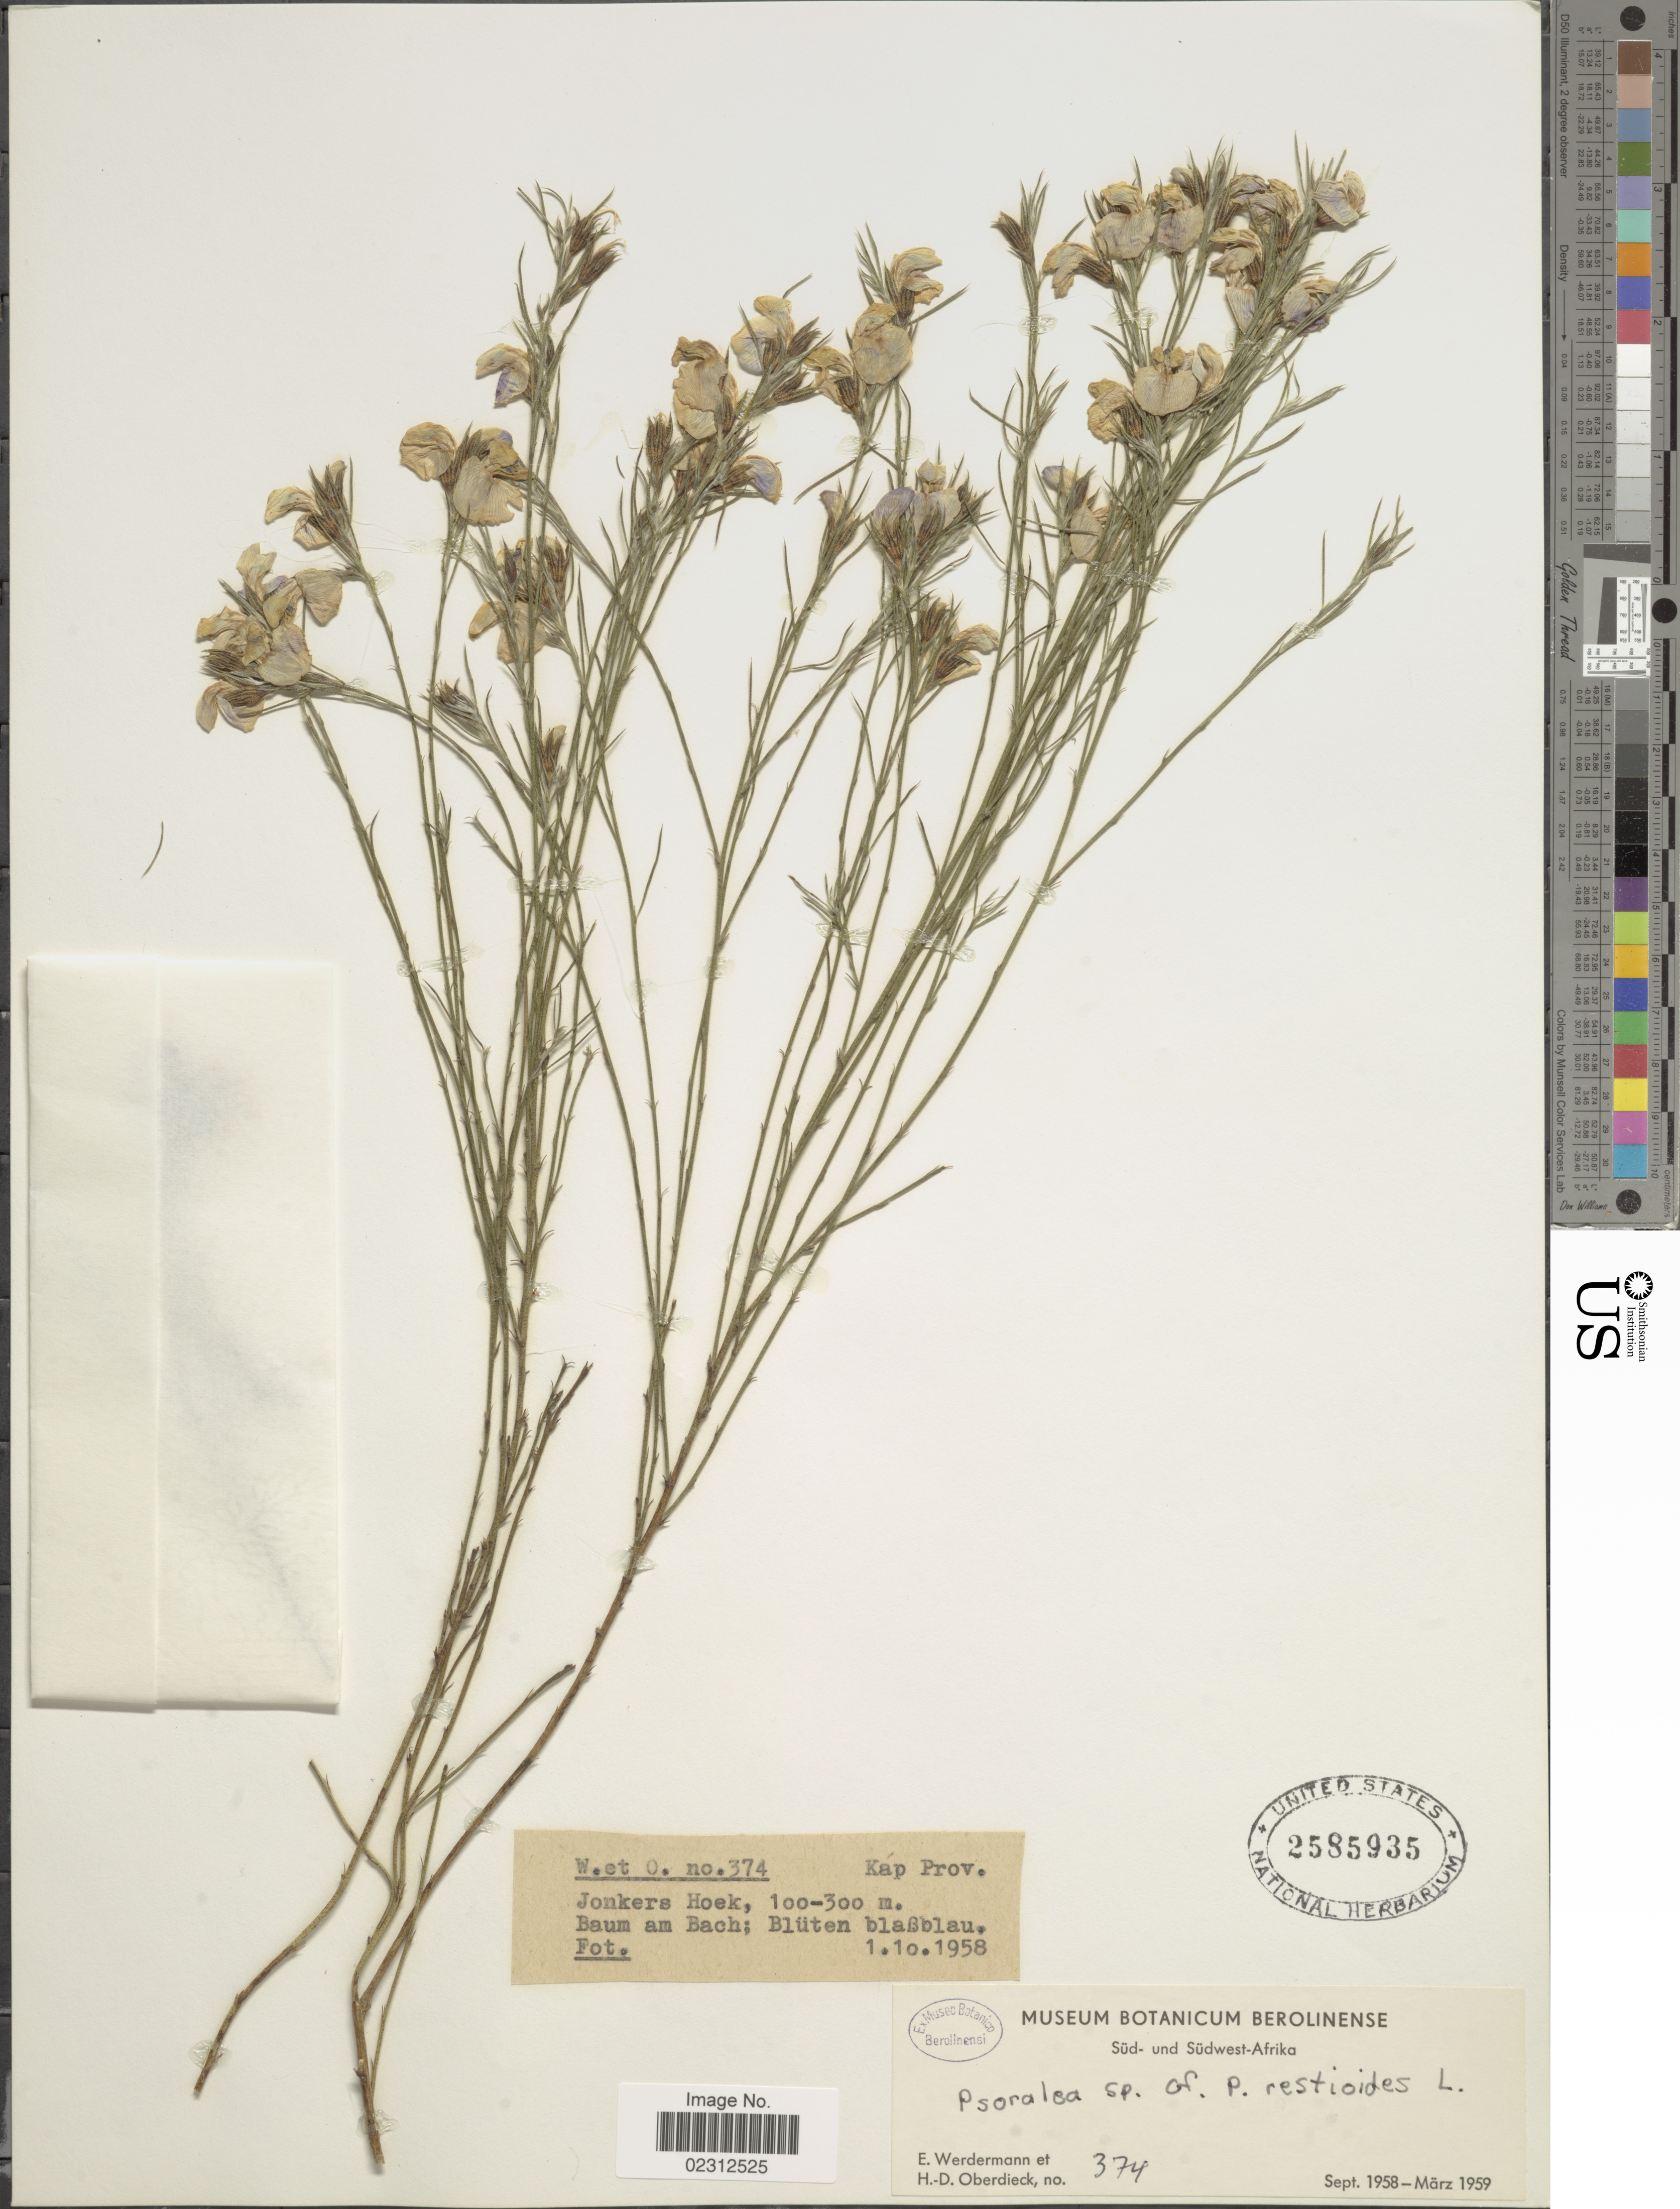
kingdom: Plantae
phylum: Tracheophyta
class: Magnoliopsida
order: Fabales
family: Fabaceae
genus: Psoralea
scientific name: Psoralea restioides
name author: Eckl. & Zeyh.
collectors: E. Werdermann & H. Oberdieck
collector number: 374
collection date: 1958-10-01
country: South Africa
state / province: Western Cape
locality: Jonkers Hoek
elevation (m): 100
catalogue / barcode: US 2585935